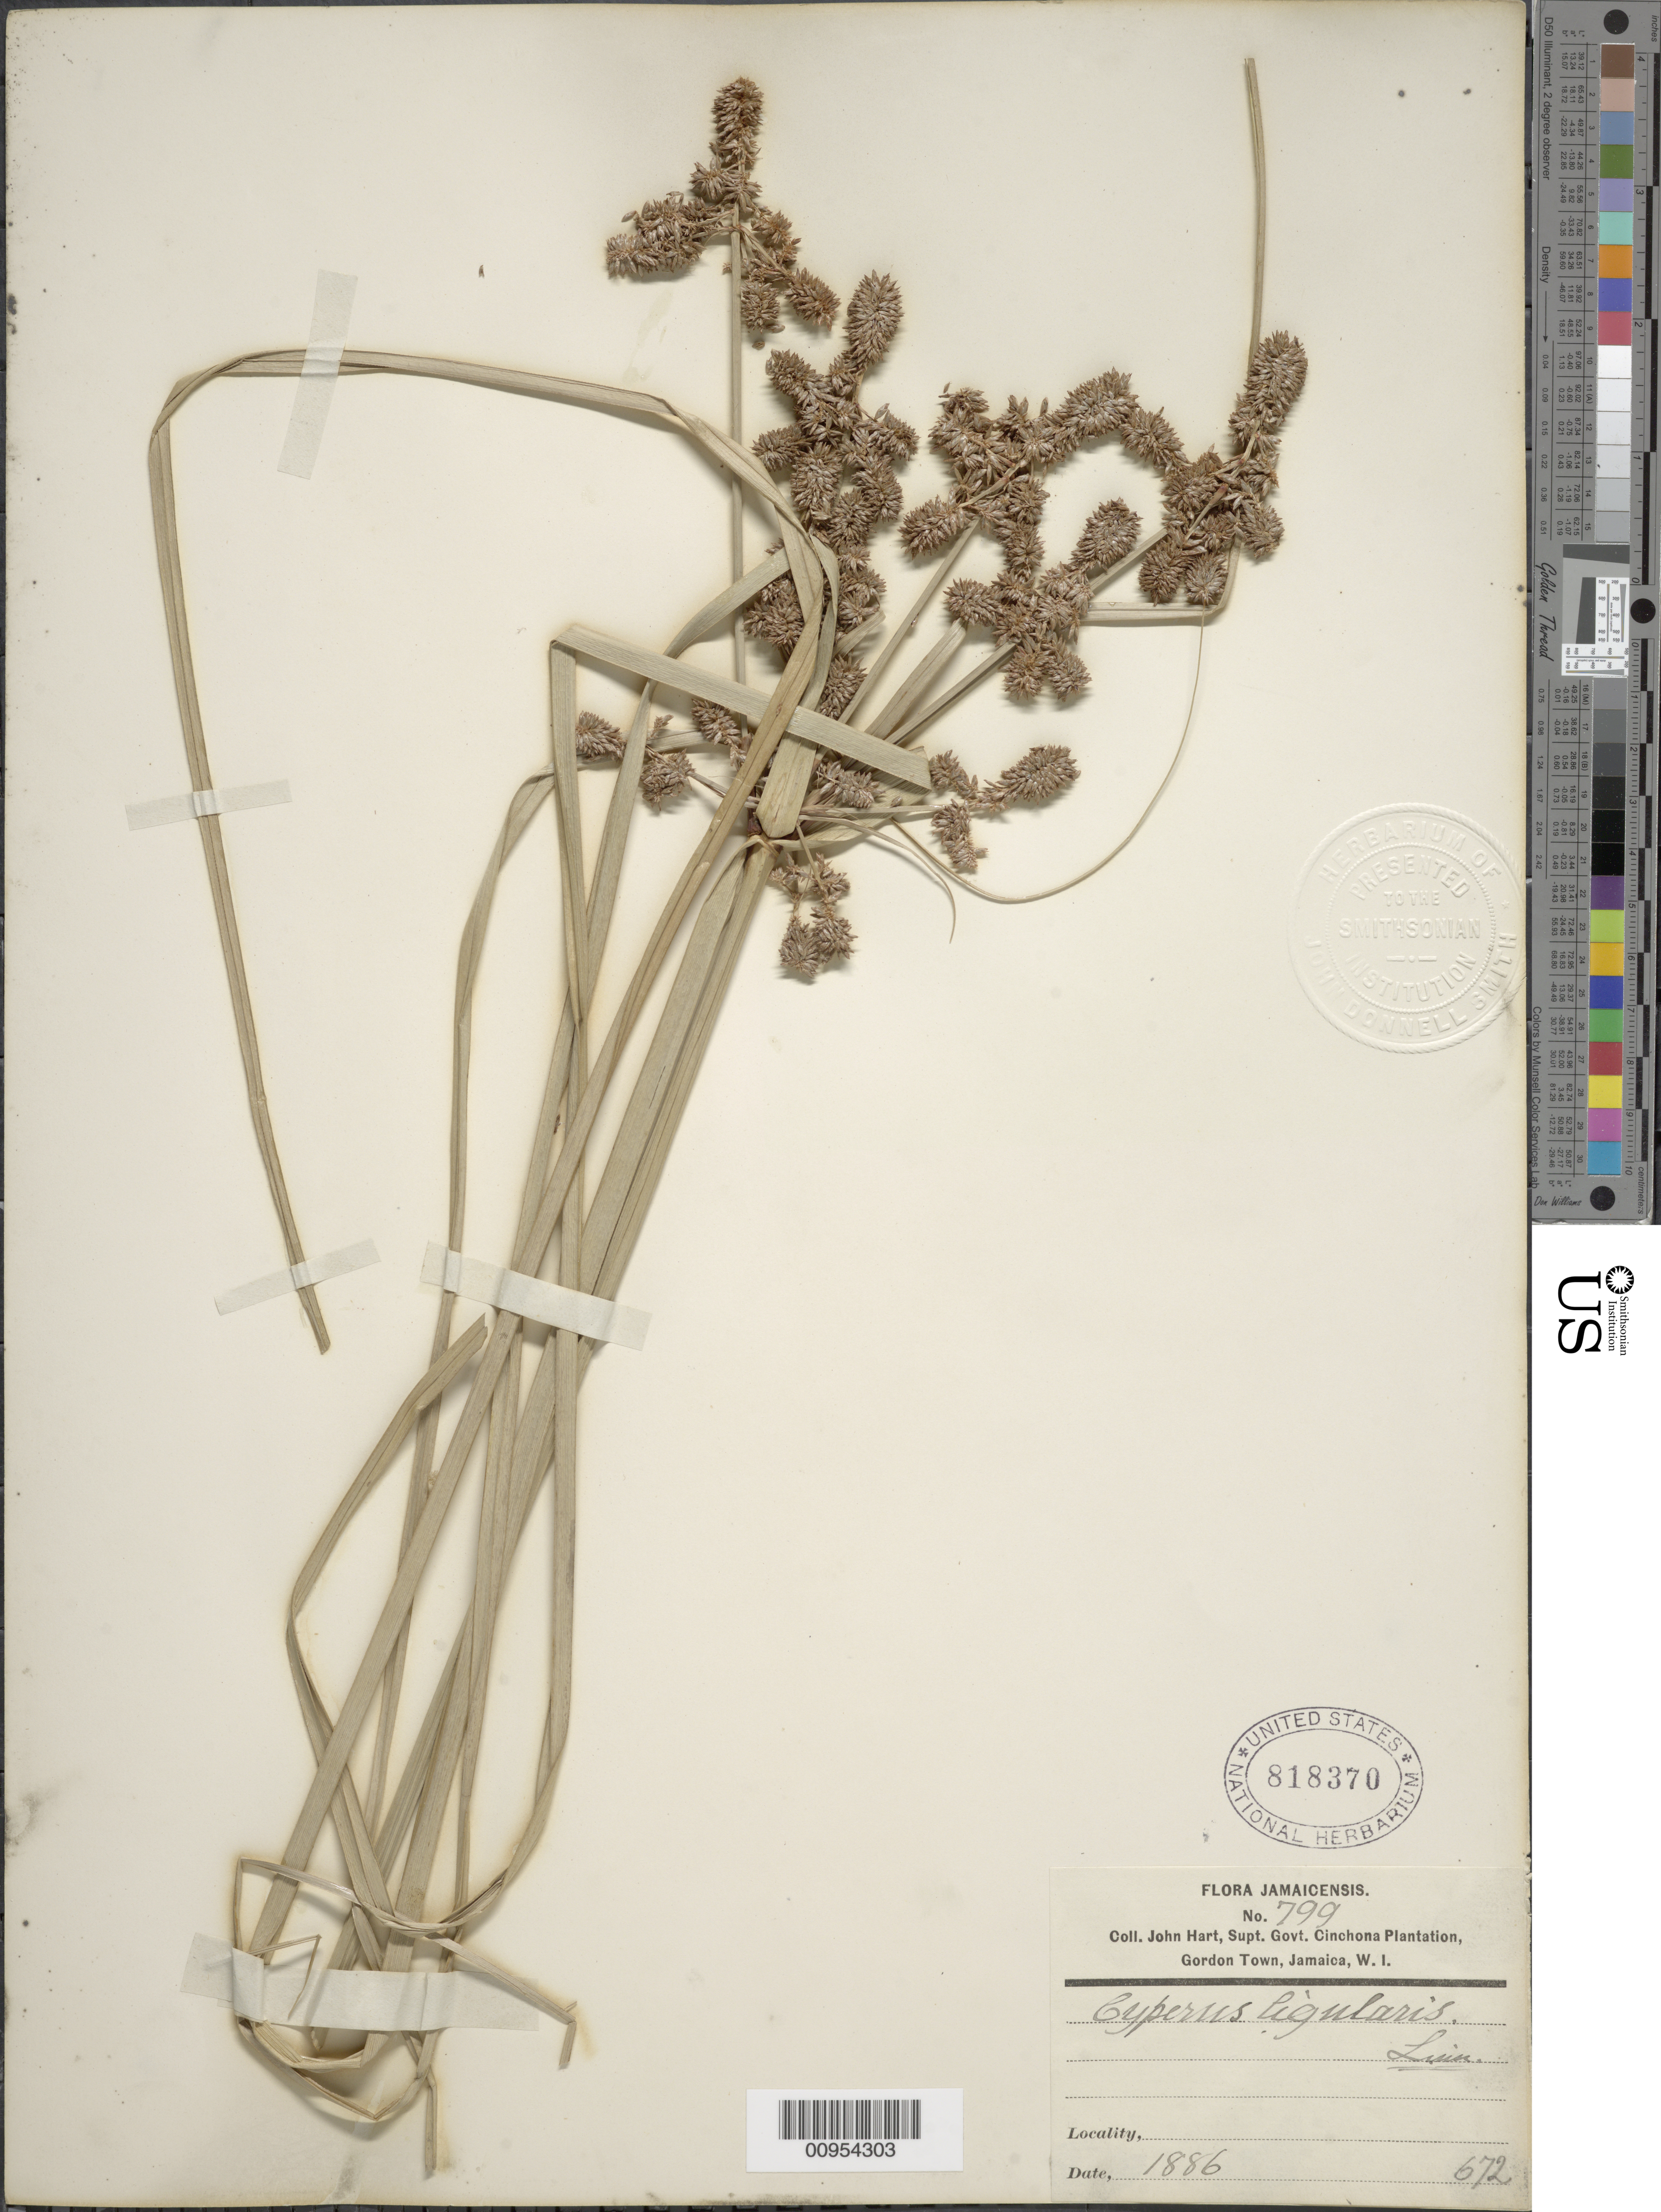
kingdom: Plantae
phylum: Tracheophyta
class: Liliopsida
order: Poales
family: Cyperaceae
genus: Cyperus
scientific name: Cyperus ligularis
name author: L.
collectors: J. Hart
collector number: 799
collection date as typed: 1886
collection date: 1886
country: Jamaica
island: Jamaica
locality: Gordon Town, Supt. Govt. Cinchona Plantation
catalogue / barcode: US 818370